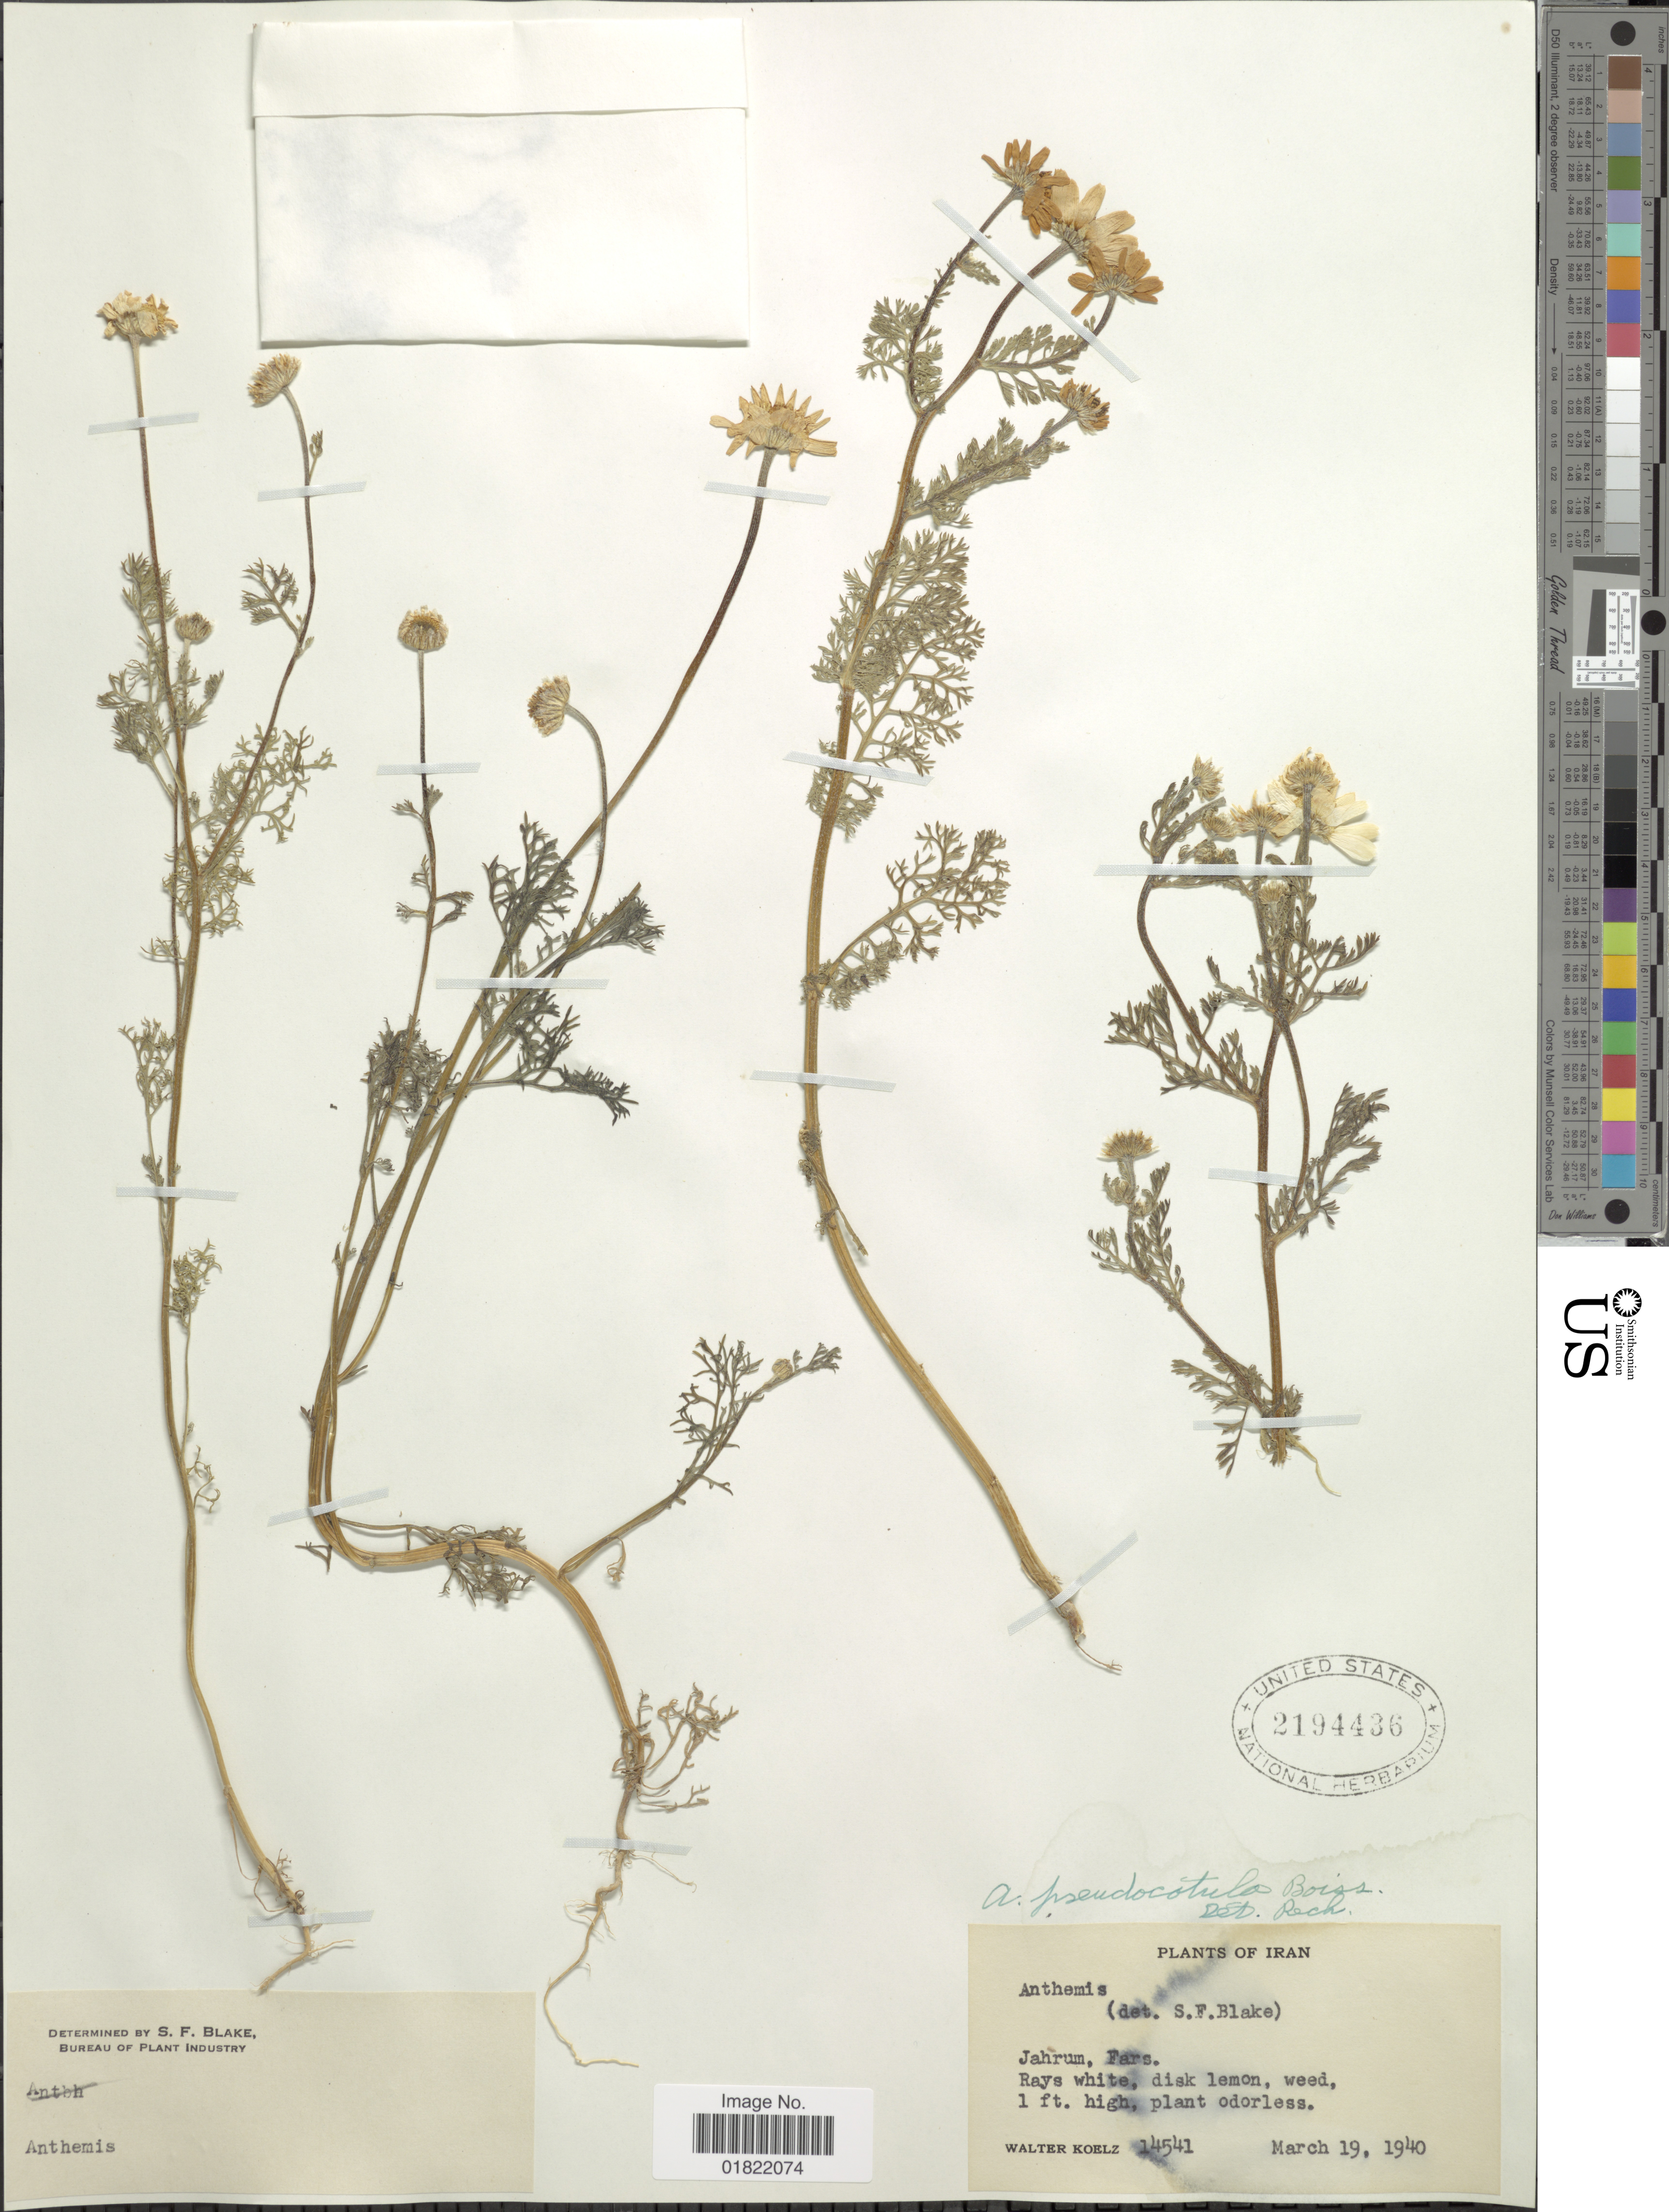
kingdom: Plantae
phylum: Tracheophyta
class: Magnoliopsida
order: Asterales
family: Asteraceae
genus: Anthemis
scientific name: Anthemis pseudocotula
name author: Boiss.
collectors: W. N. Koelz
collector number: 14541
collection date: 1940-03-19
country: Iran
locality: Jahrum, Fars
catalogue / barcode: US 2194436